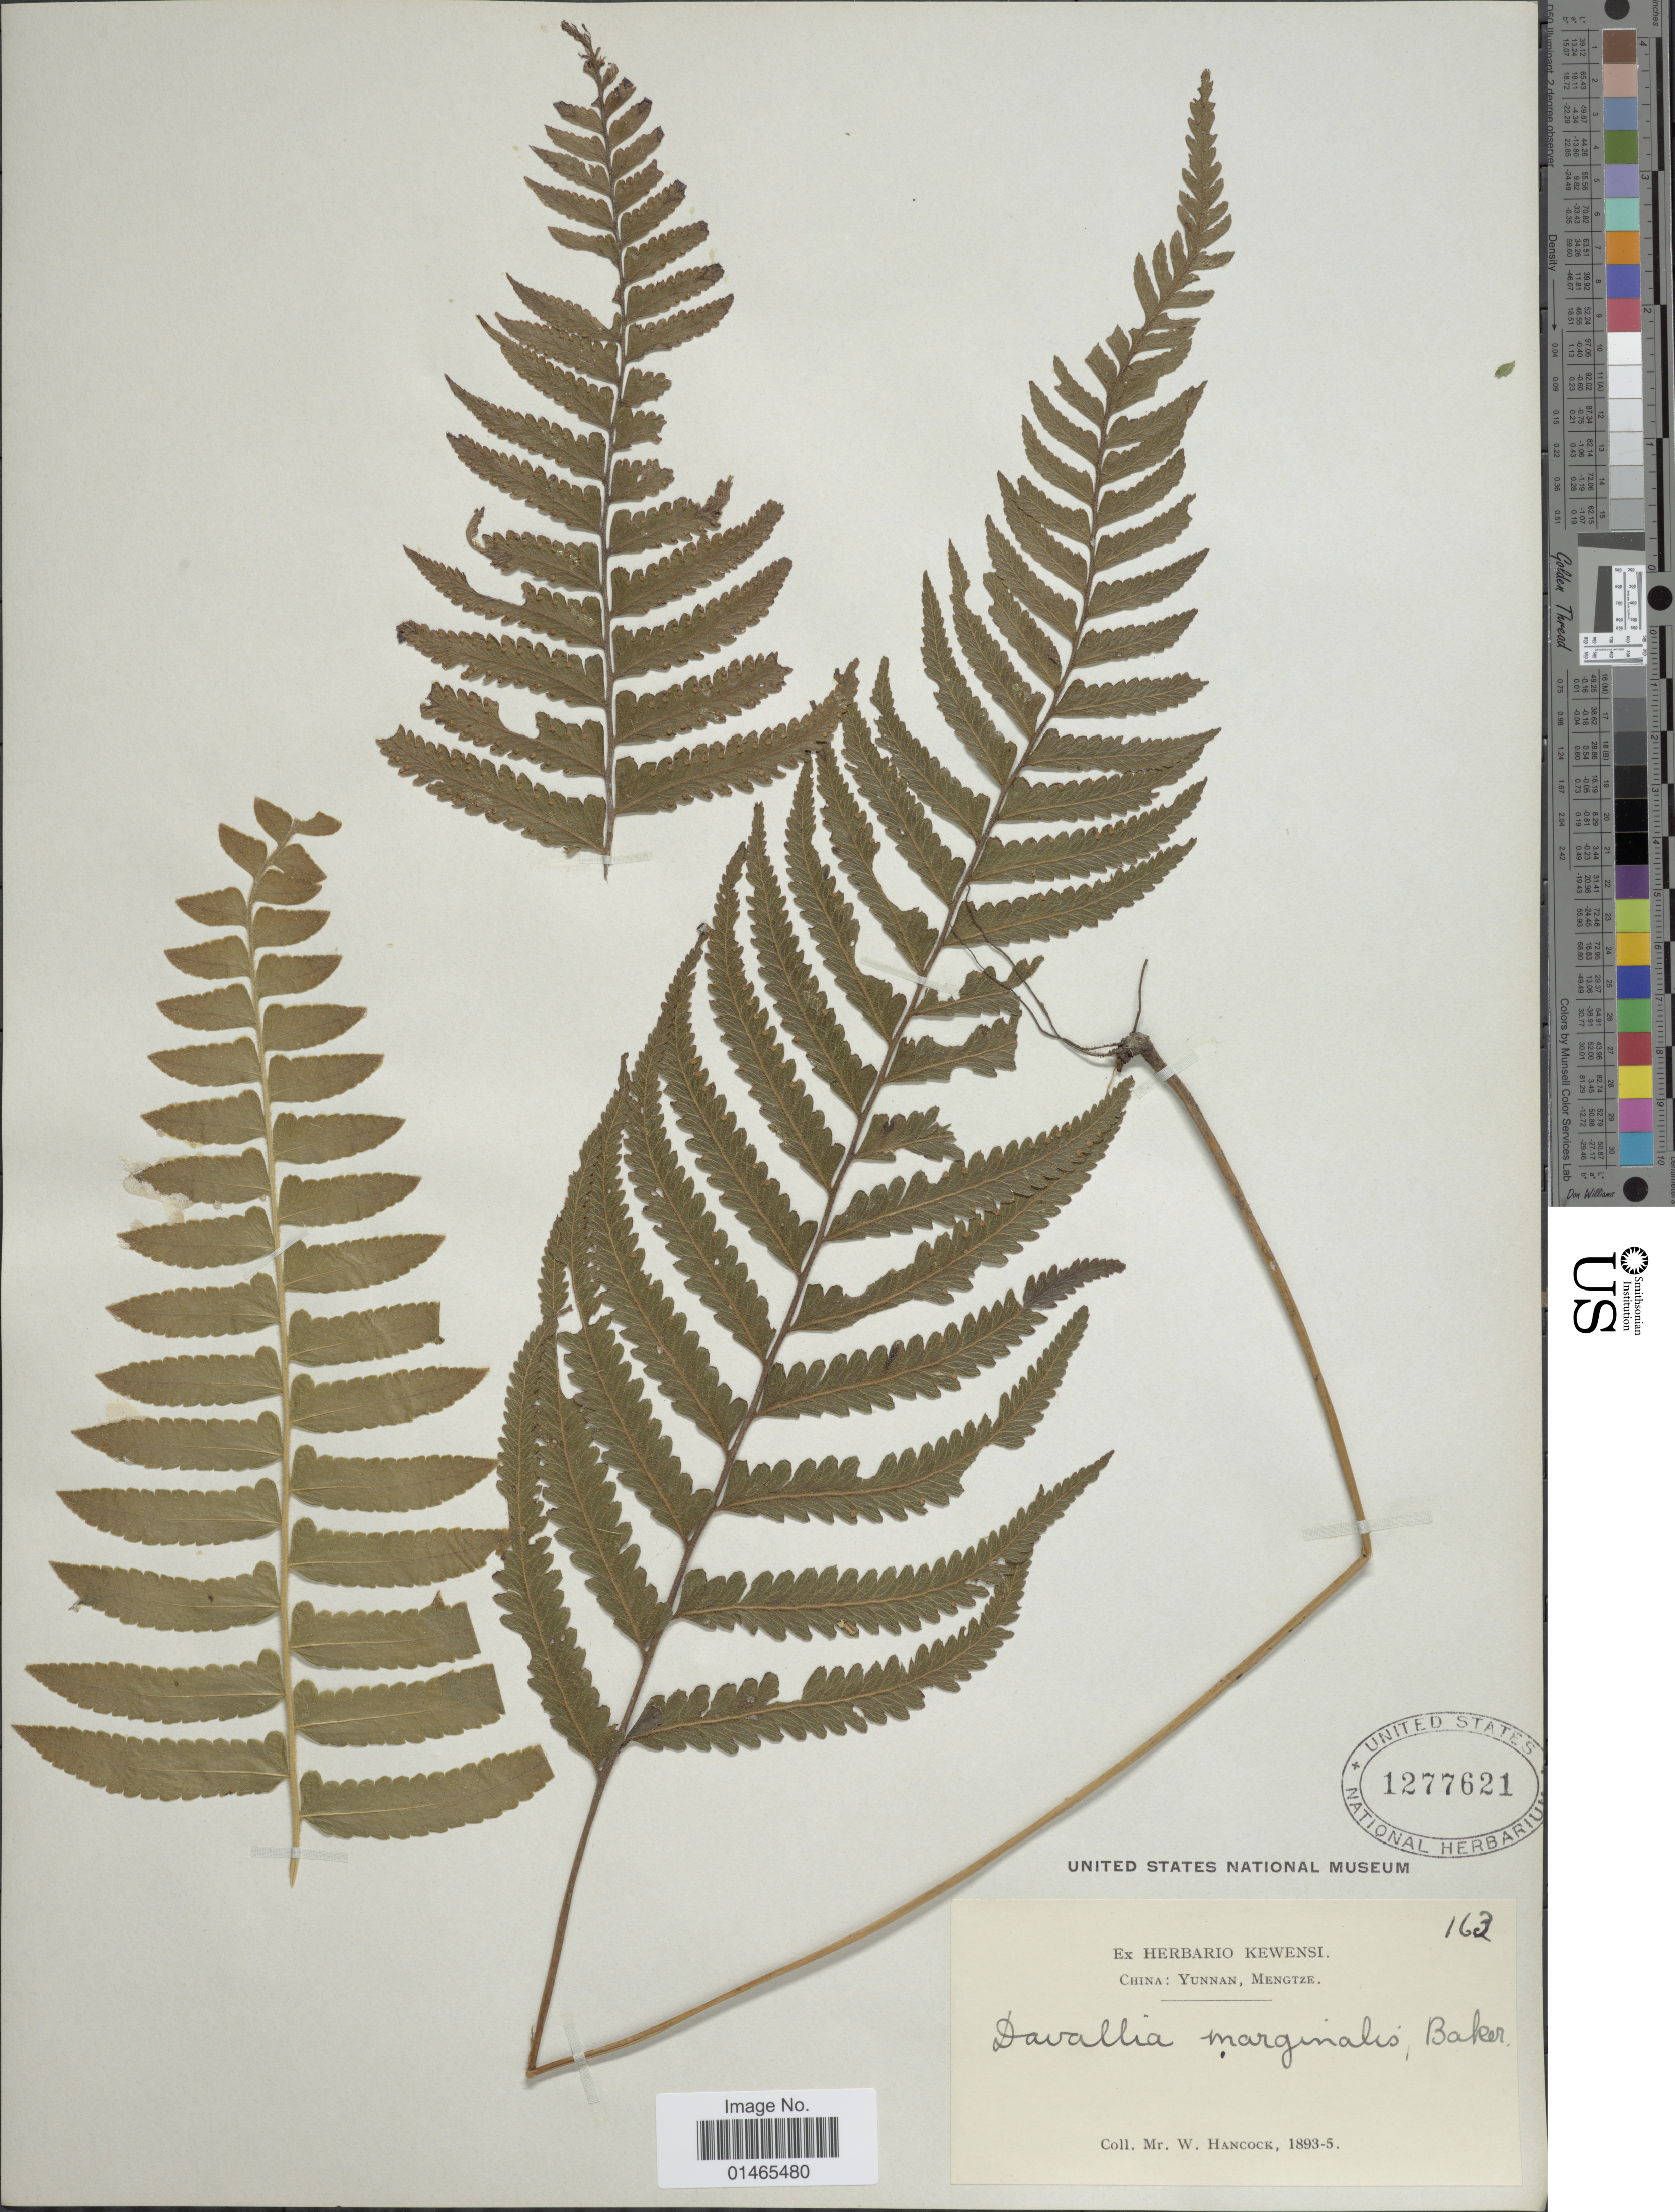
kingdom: Plantae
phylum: Tracheophyta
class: Polypodiopsida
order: Polypodiales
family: Dennstaedtiaceae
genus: Microlepia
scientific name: Microlepia marginata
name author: (Houtt.) C. Chr.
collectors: W. Hancock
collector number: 163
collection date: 1893/1895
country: China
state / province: Yunnan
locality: Mengtze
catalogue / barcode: US 1277621